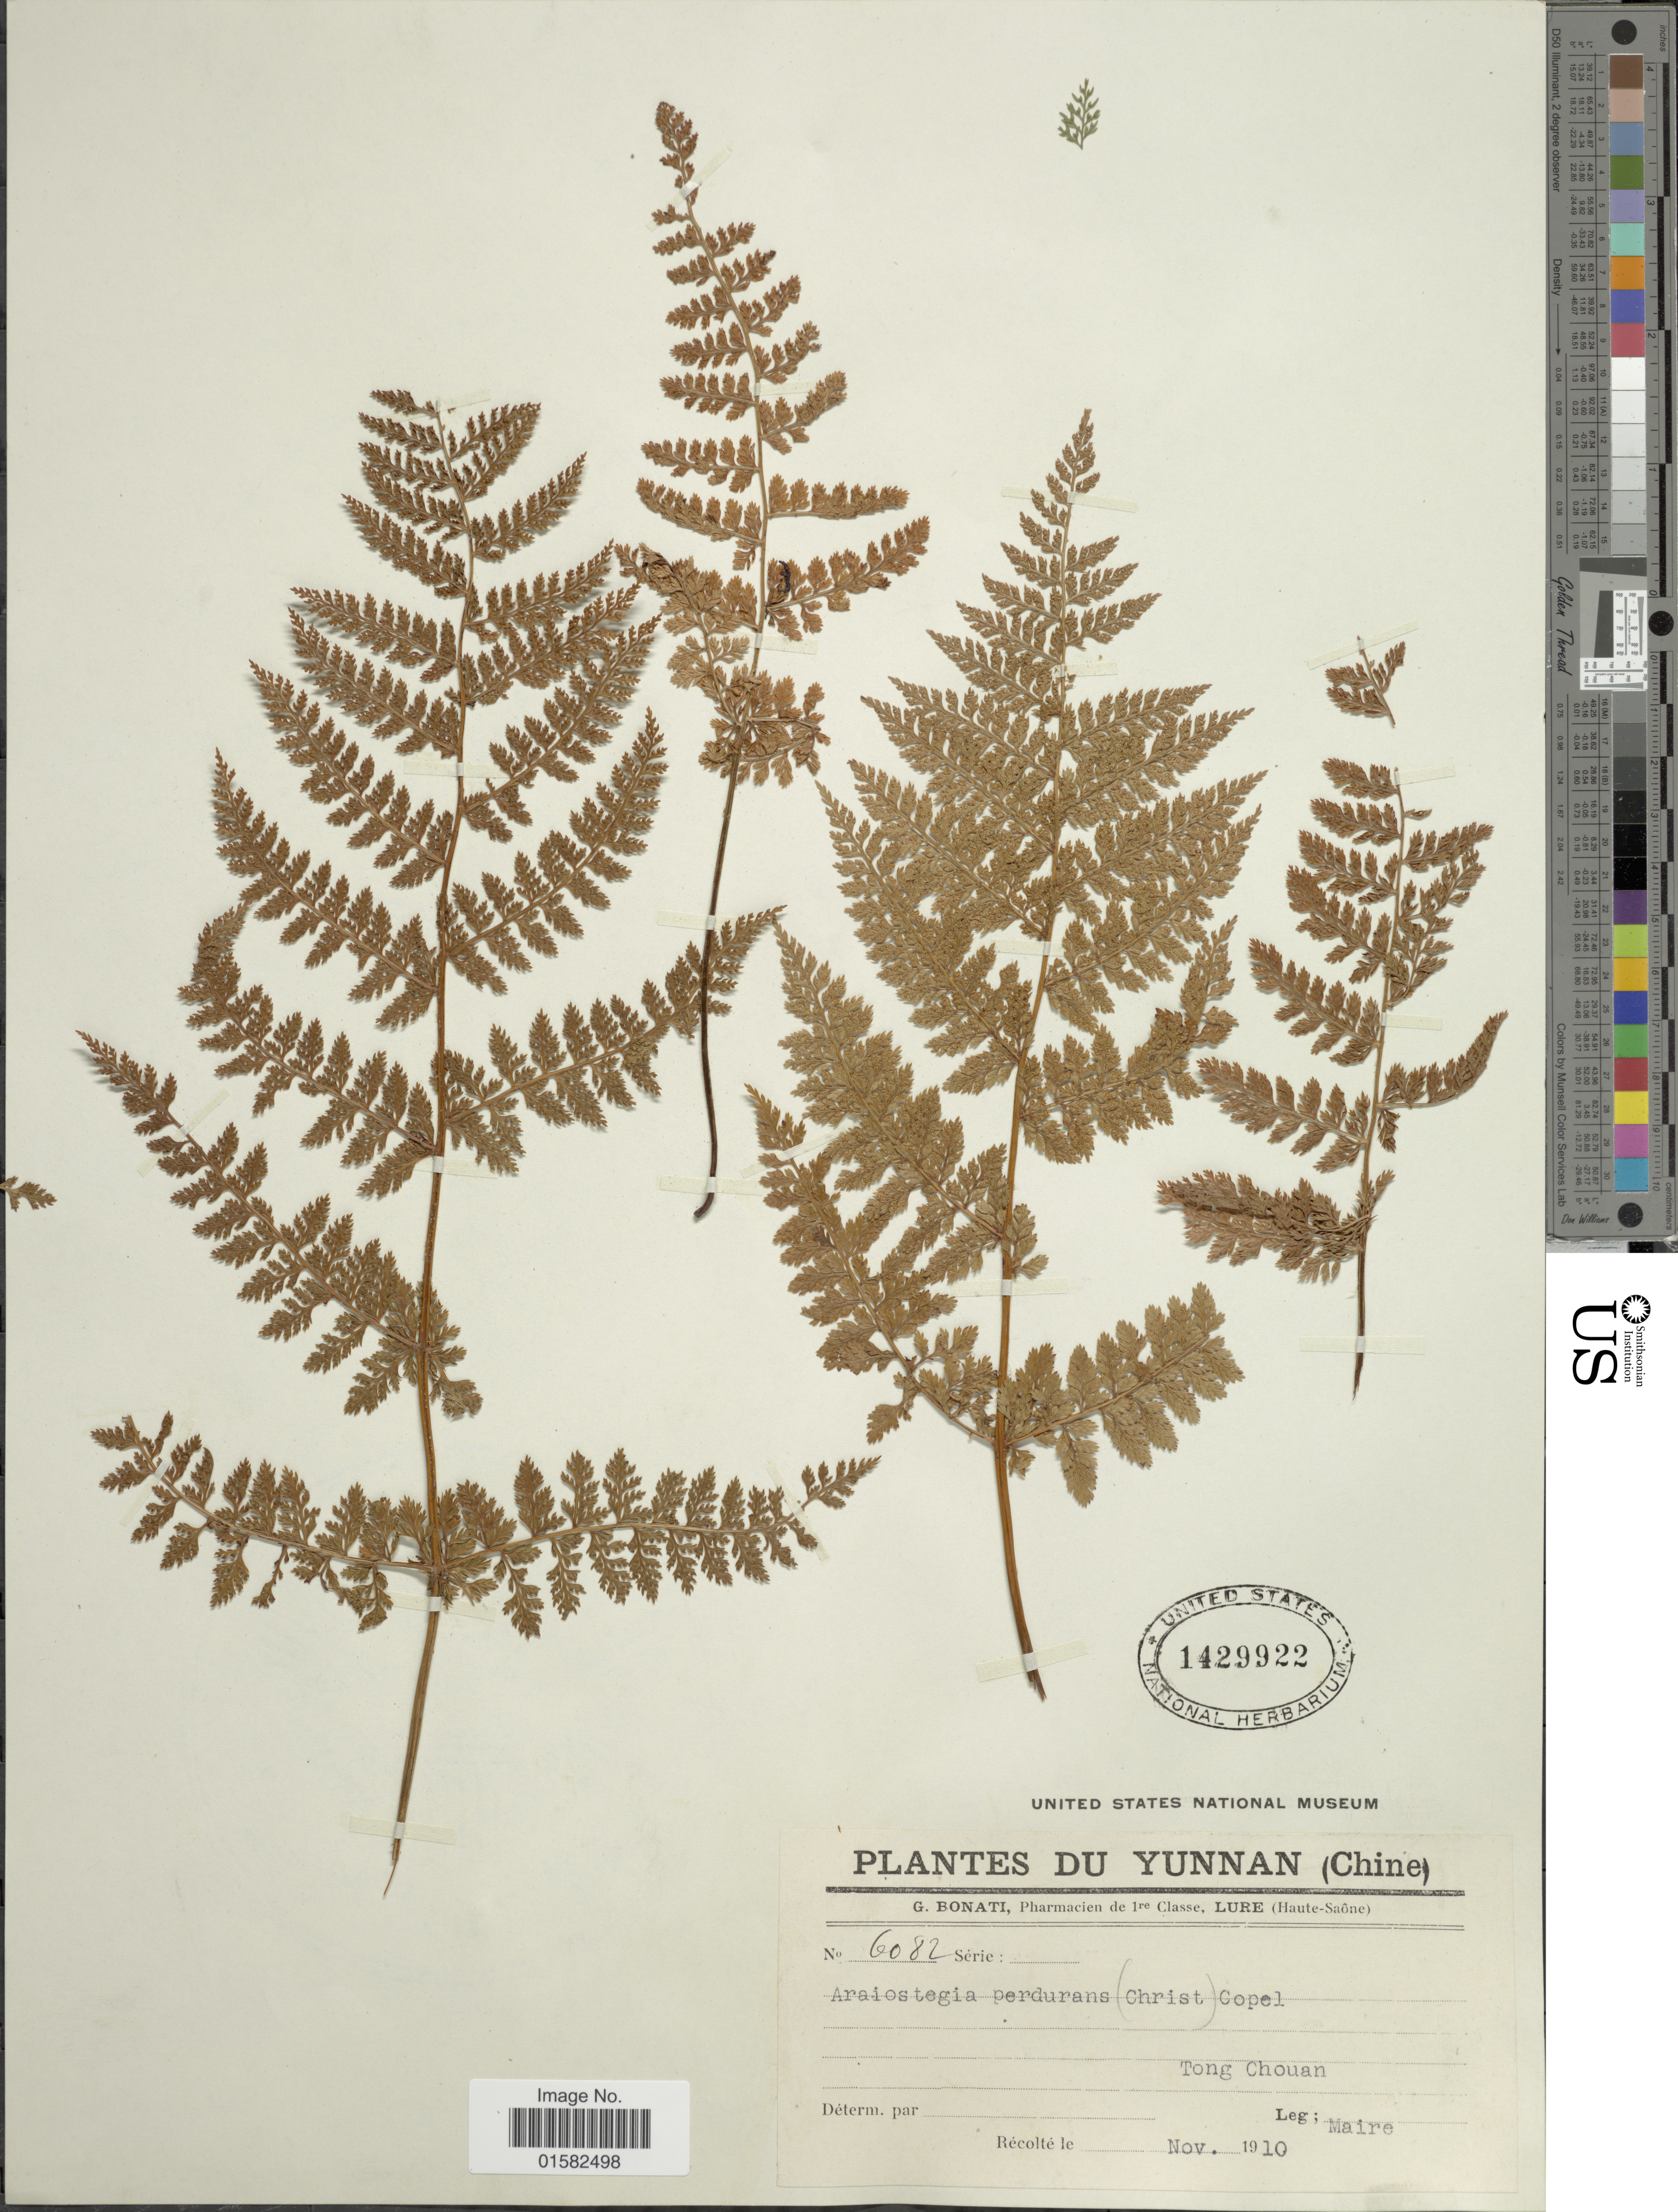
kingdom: Plantae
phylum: Tracheophyta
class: Polypodiopsida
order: Polypodiales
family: Davalliaceae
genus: Araiostegiella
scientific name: Araiostegiella perdurans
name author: (Christ) M. Kato & Tsutsumi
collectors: Maire, --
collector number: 6082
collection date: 1910-11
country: China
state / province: Yunnan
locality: Tong Chouan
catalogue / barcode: US 1429922